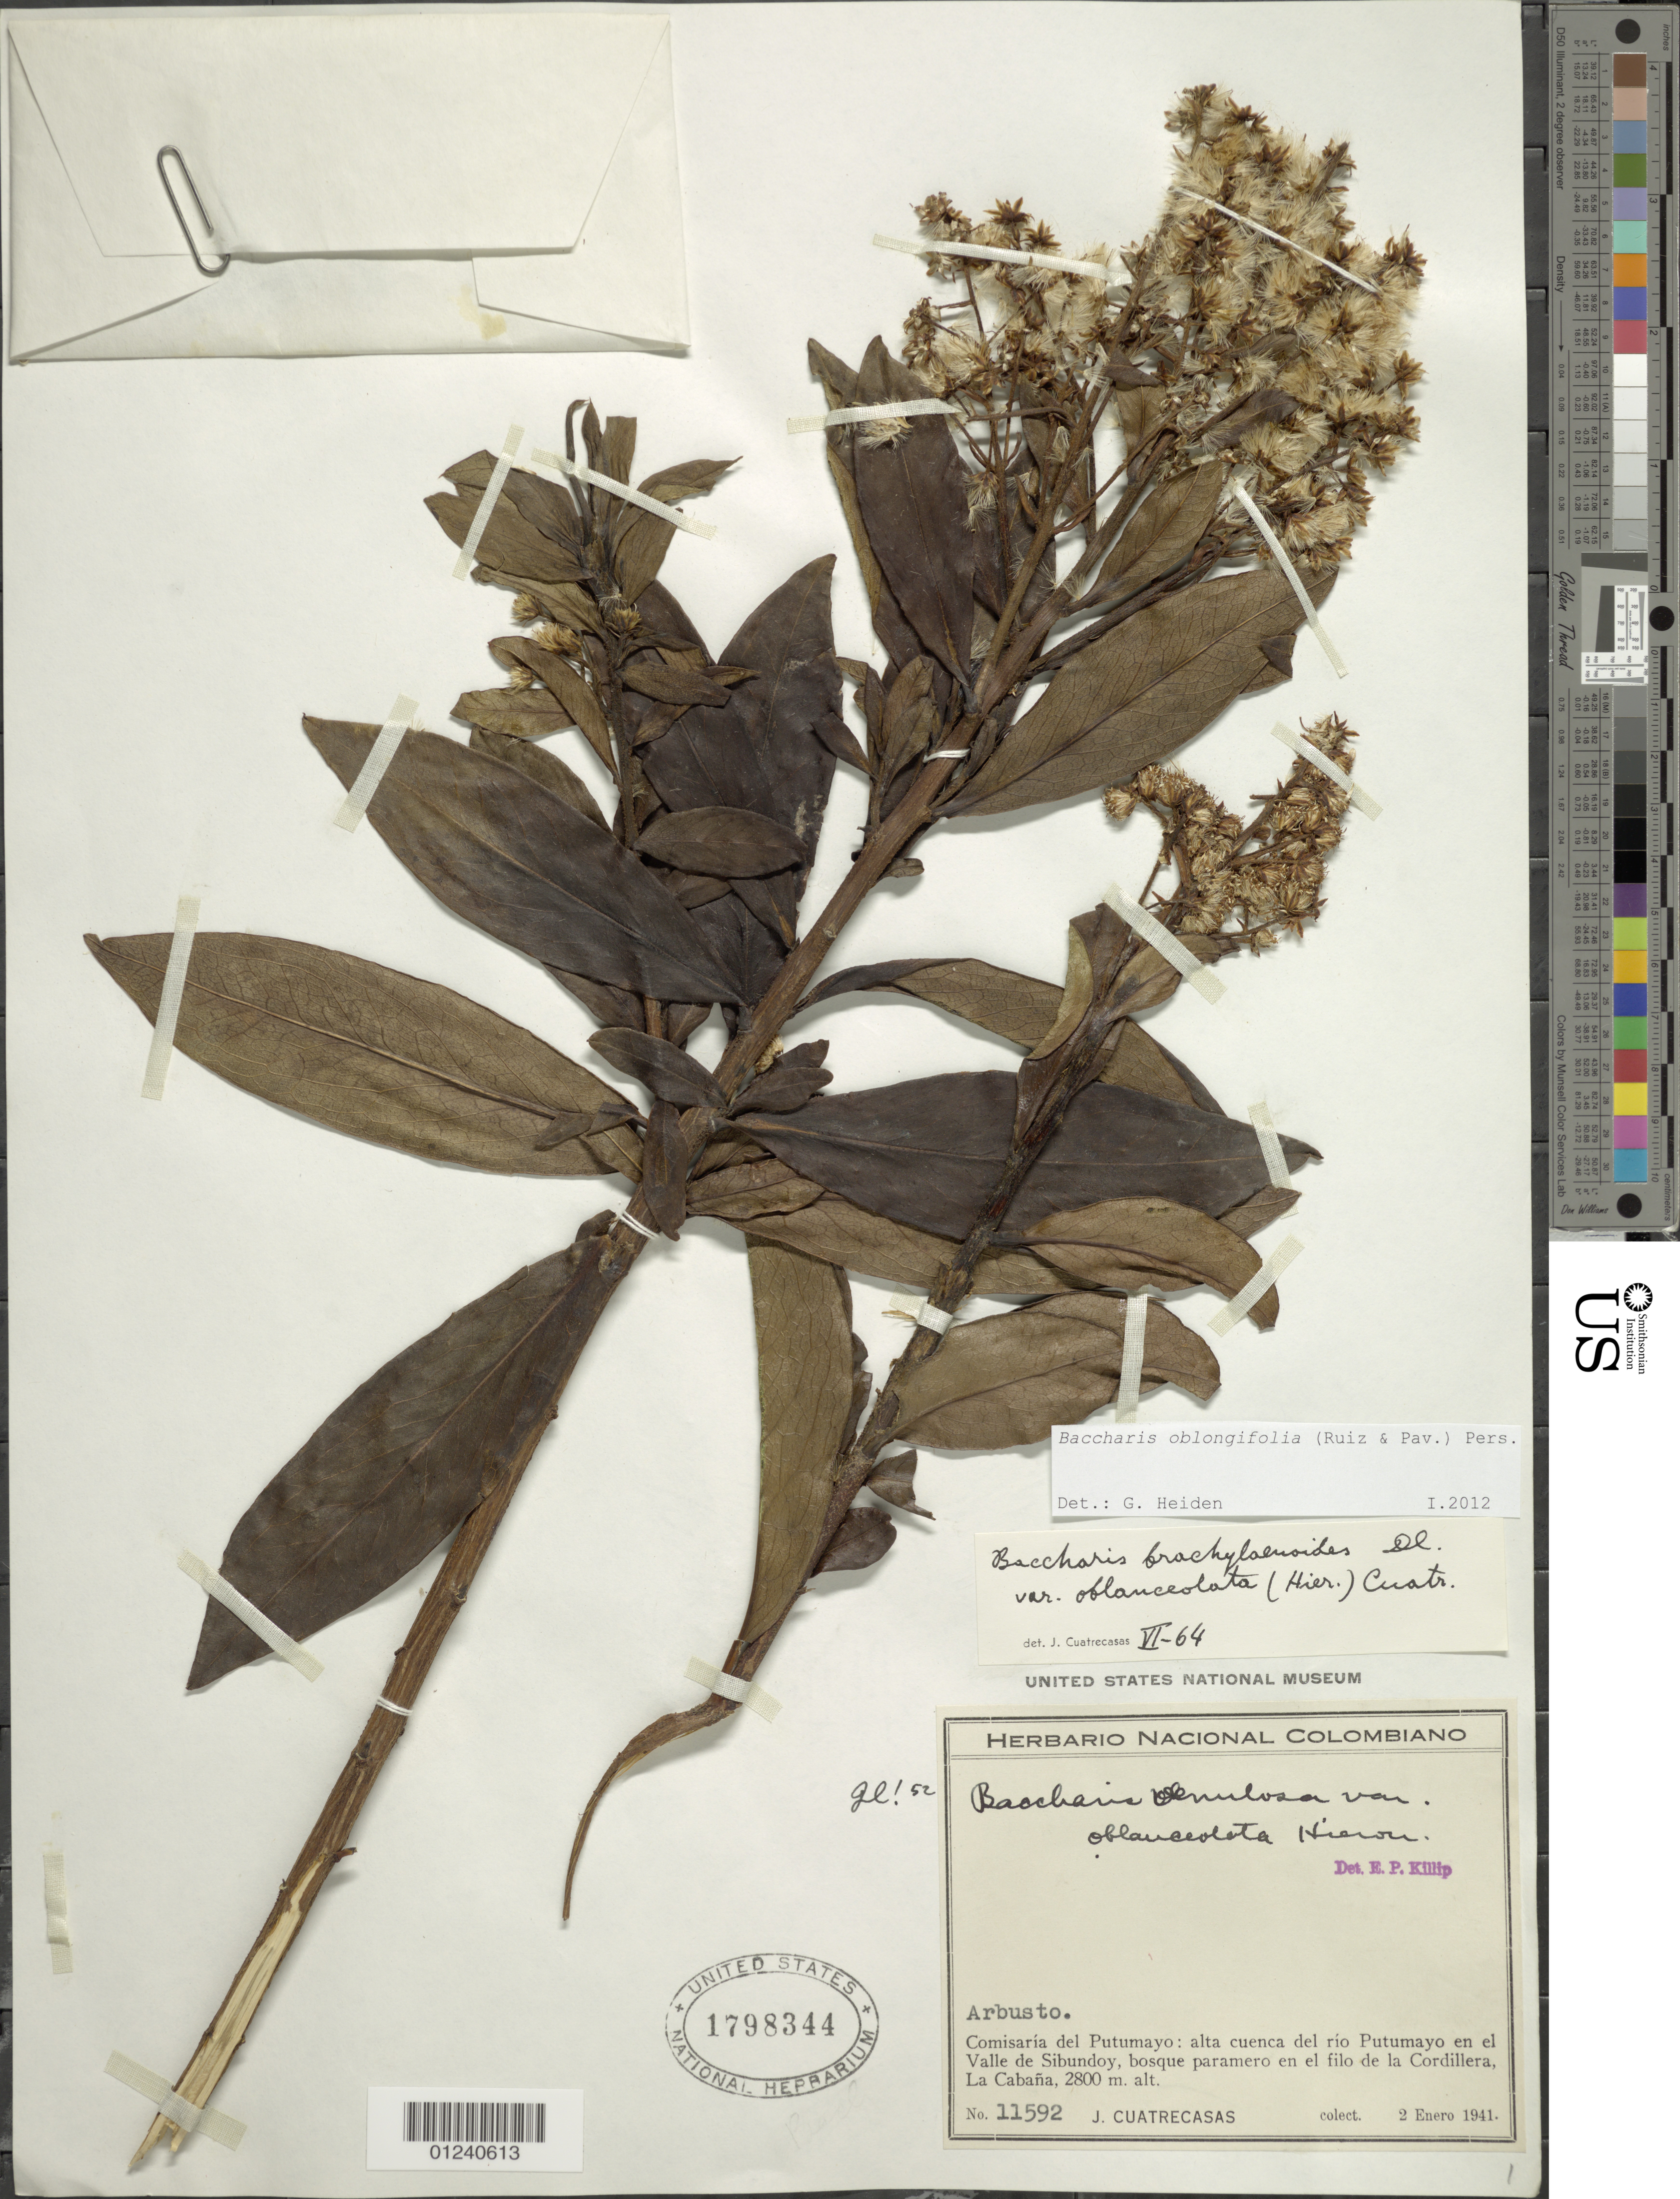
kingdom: Plantae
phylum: Tracheophyta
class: Magnoliopsida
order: Asterales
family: Asteraceae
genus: Baccharis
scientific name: Baccharis oblongifolia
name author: (Ruiz & Pav.) Pers.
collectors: J. Cuatrecasas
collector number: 11592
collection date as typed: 2 January 1941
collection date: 1941-01-02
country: Colombia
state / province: Putumayo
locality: Alta Cuenca del rio Putumayo en el Valle de Sibundoy, en el filo de la cordillera, La Cabaña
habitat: Bosque paramero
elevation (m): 2800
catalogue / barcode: US 1798344